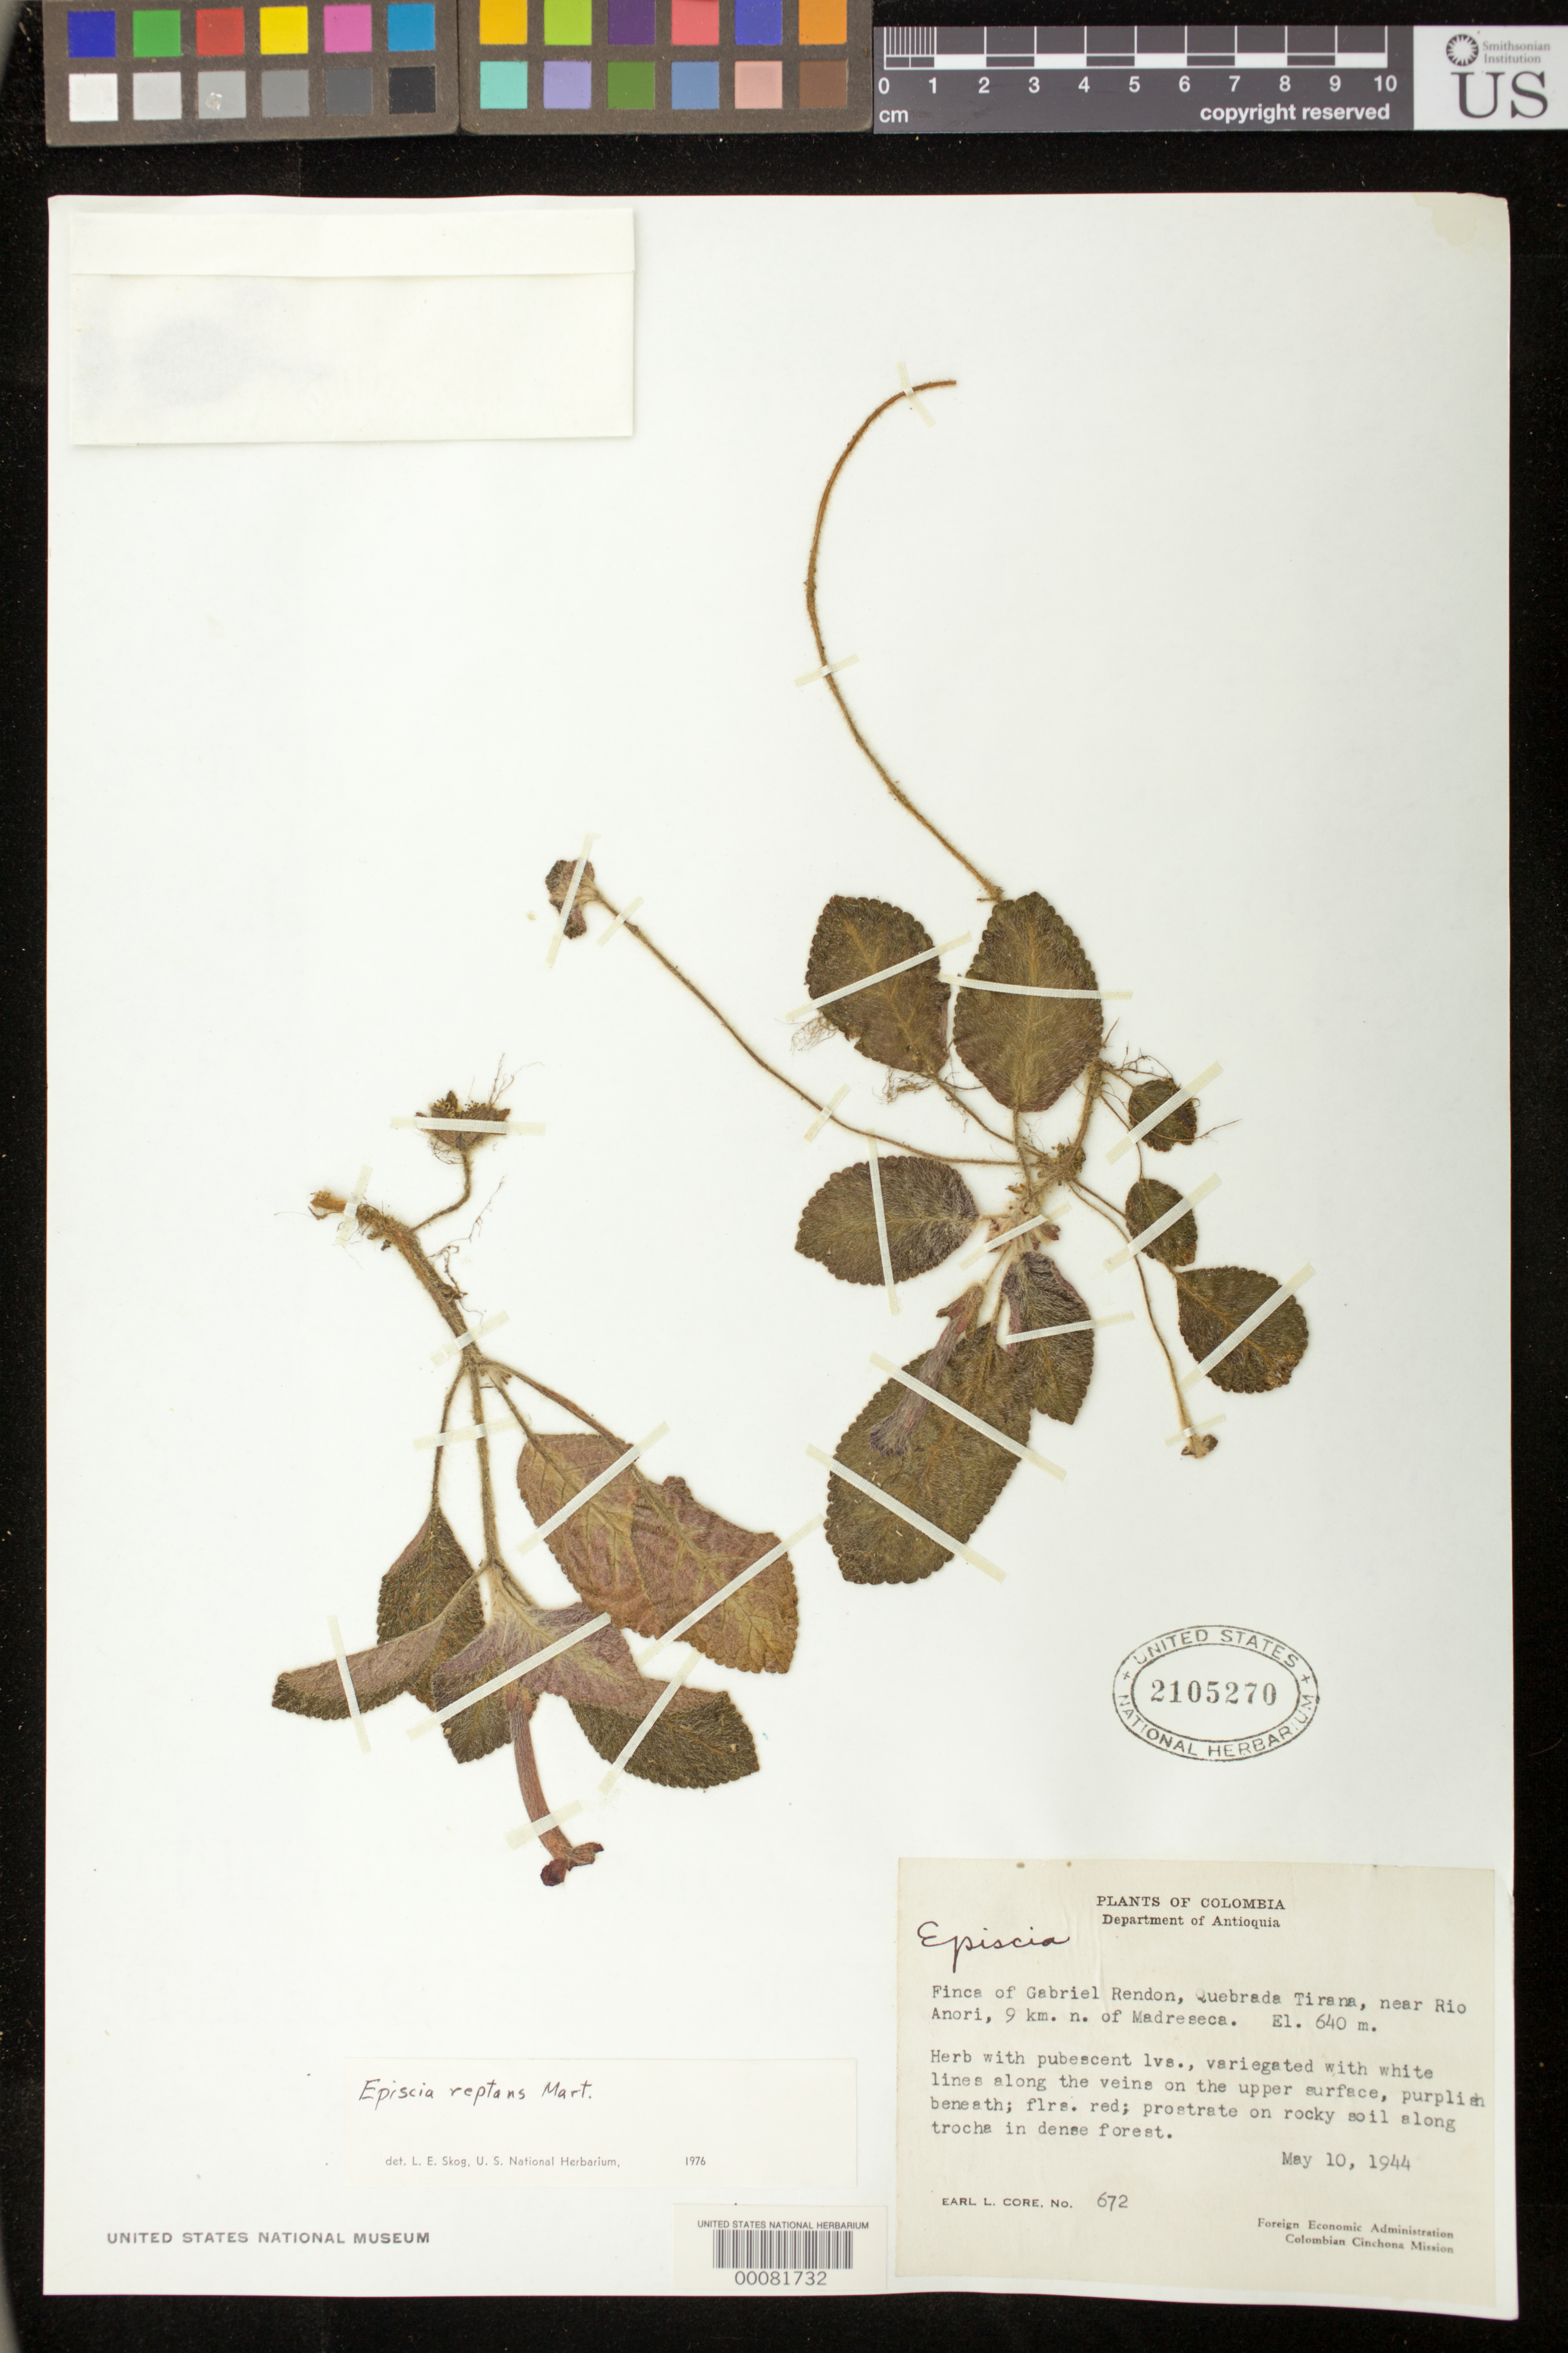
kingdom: Plantae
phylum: Tracheophyta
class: Magnoliopsida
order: Lamiales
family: Gesneriaceae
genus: Episcia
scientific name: Episcia reptans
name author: Mart.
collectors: E. L. Core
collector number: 672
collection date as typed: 10 May 1944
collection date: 1944-05-10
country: Colombia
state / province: Antioquia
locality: Finca of Gabriel Rendon, Quebrada Tirana, near Rio Anori, 9 km N of Madreseca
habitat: On rocky soil along trocha in dense forest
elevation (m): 640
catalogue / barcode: US 2105270